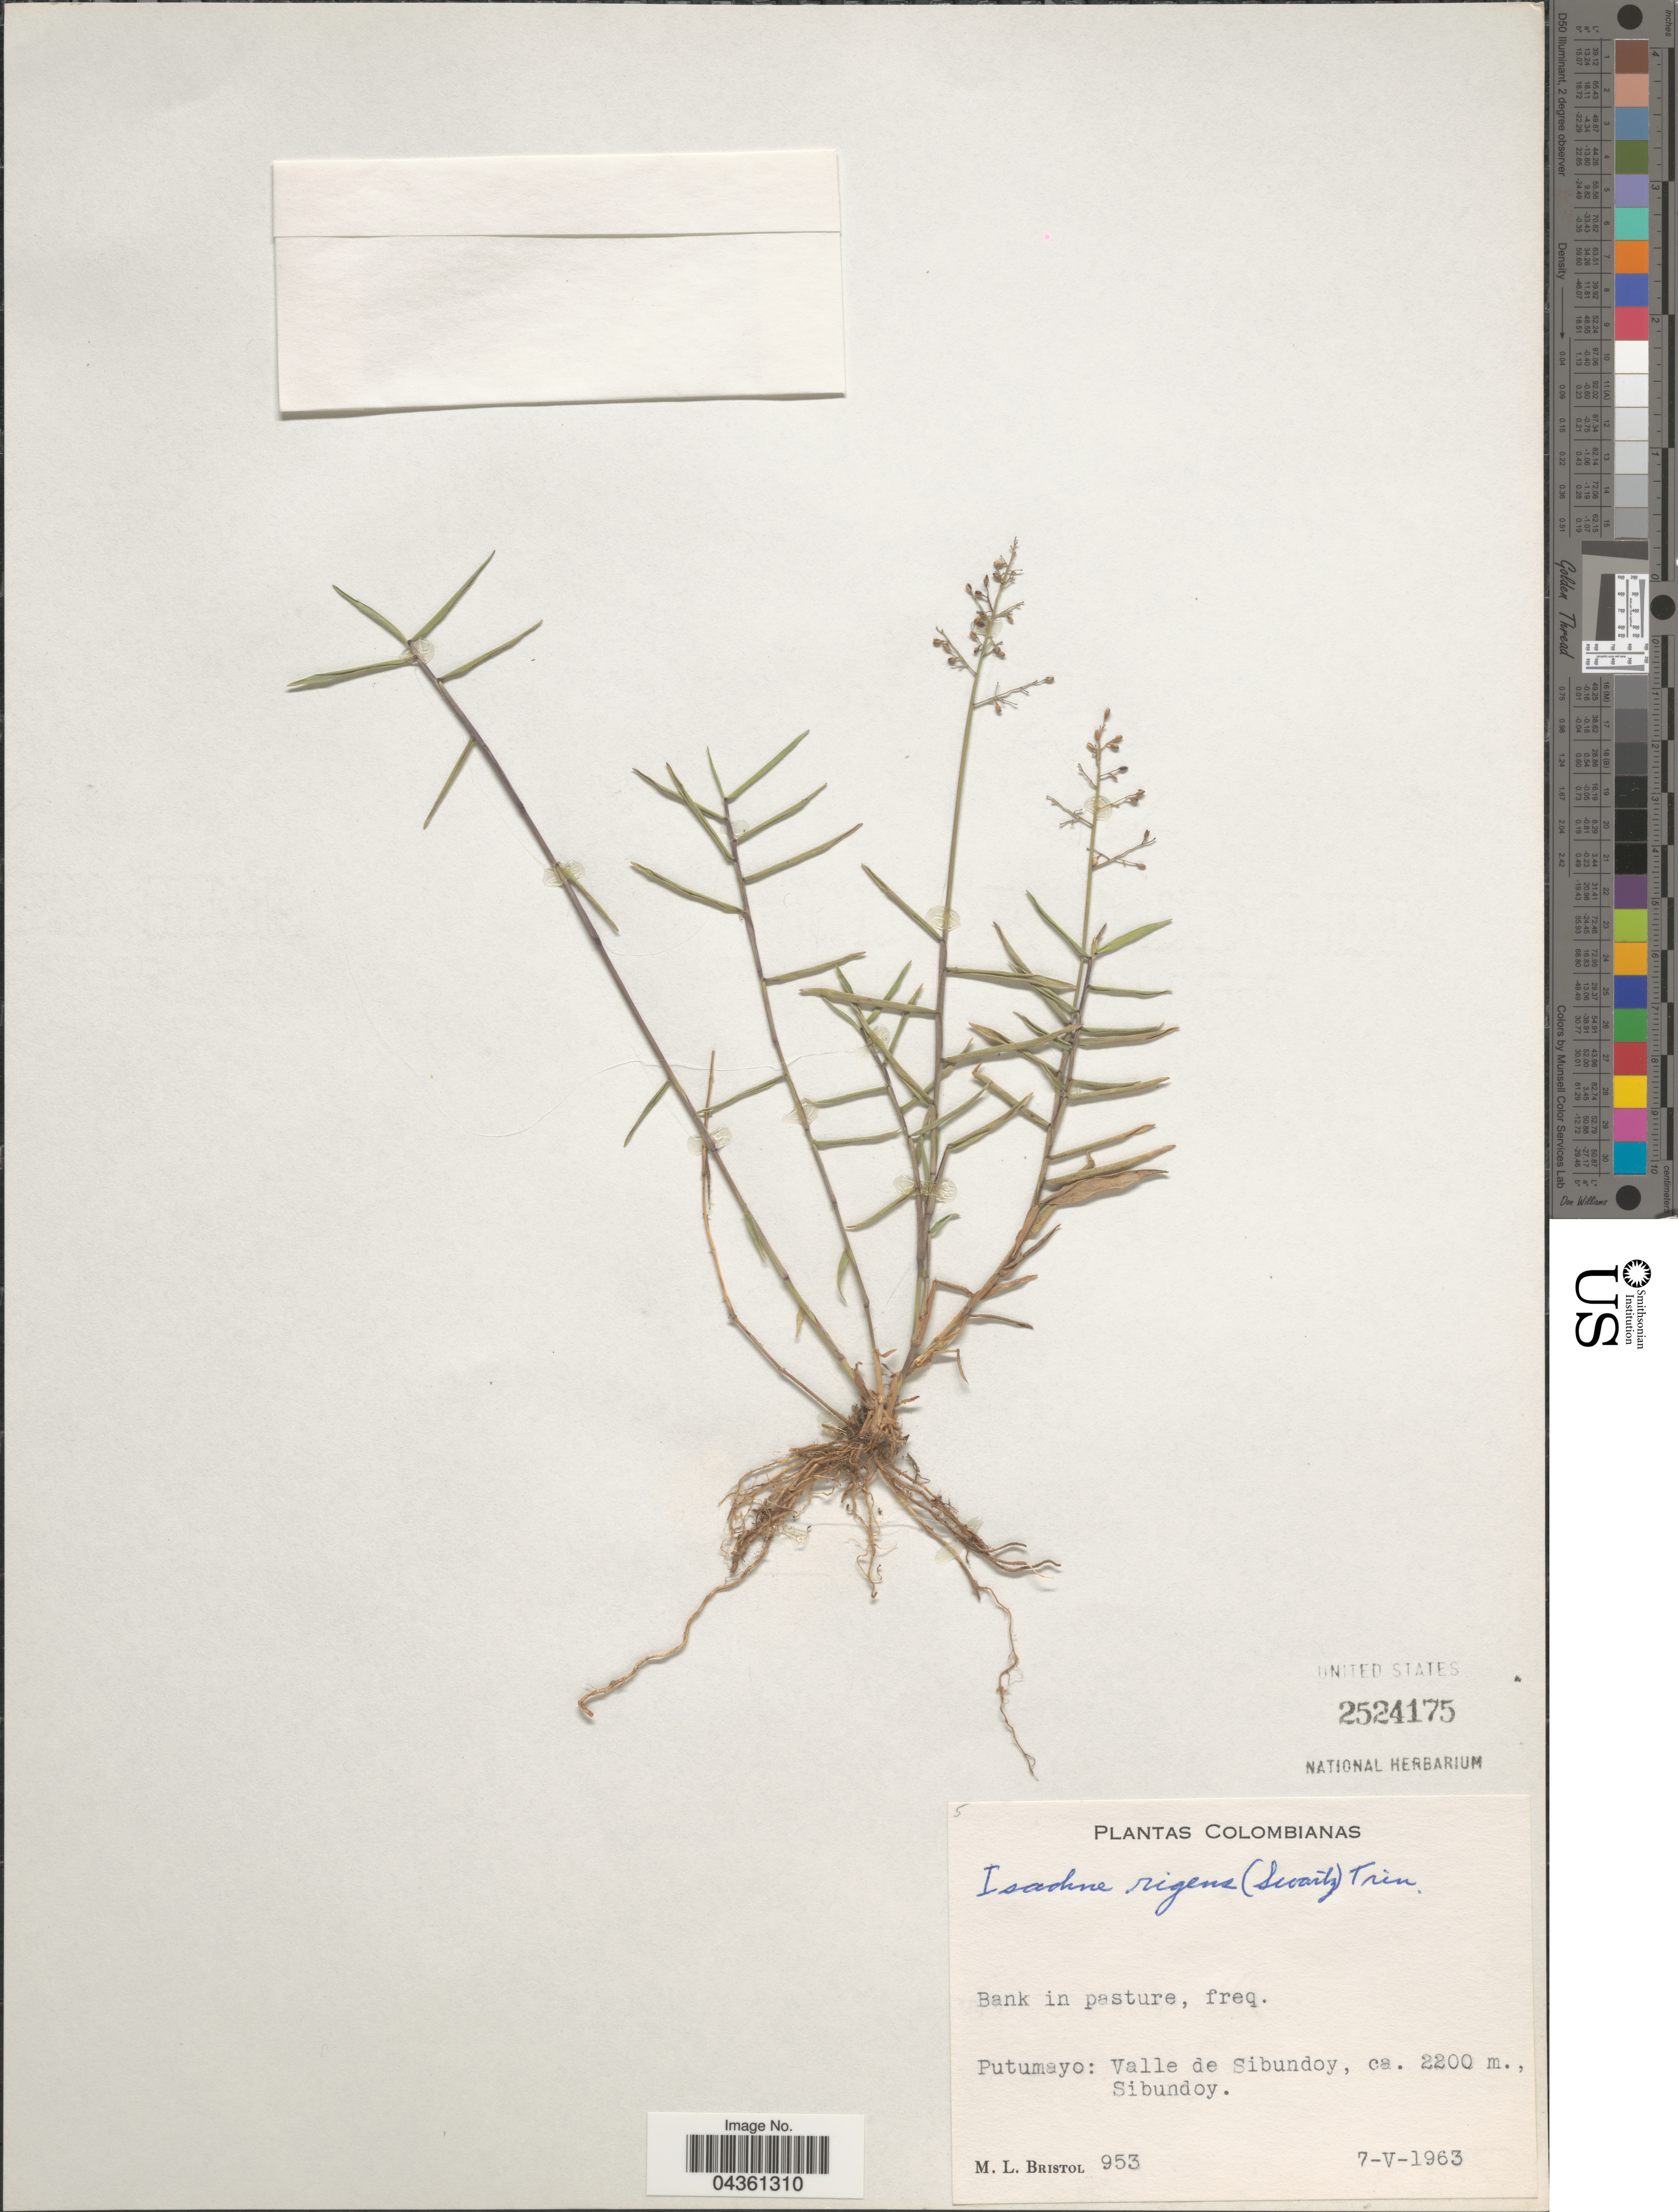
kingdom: Plantae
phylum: Tracheophyta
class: Liliopsida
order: Poales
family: Poaceae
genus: Isachne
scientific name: Isachne rigens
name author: (Sw.) Trin.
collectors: M. L. Bristol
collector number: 953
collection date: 1963-05-07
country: Colombia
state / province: Putumayo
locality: Bank in pasture, freq. Valle de Sibundoy, Sibundoy.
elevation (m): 2200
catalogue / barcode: US 2524175